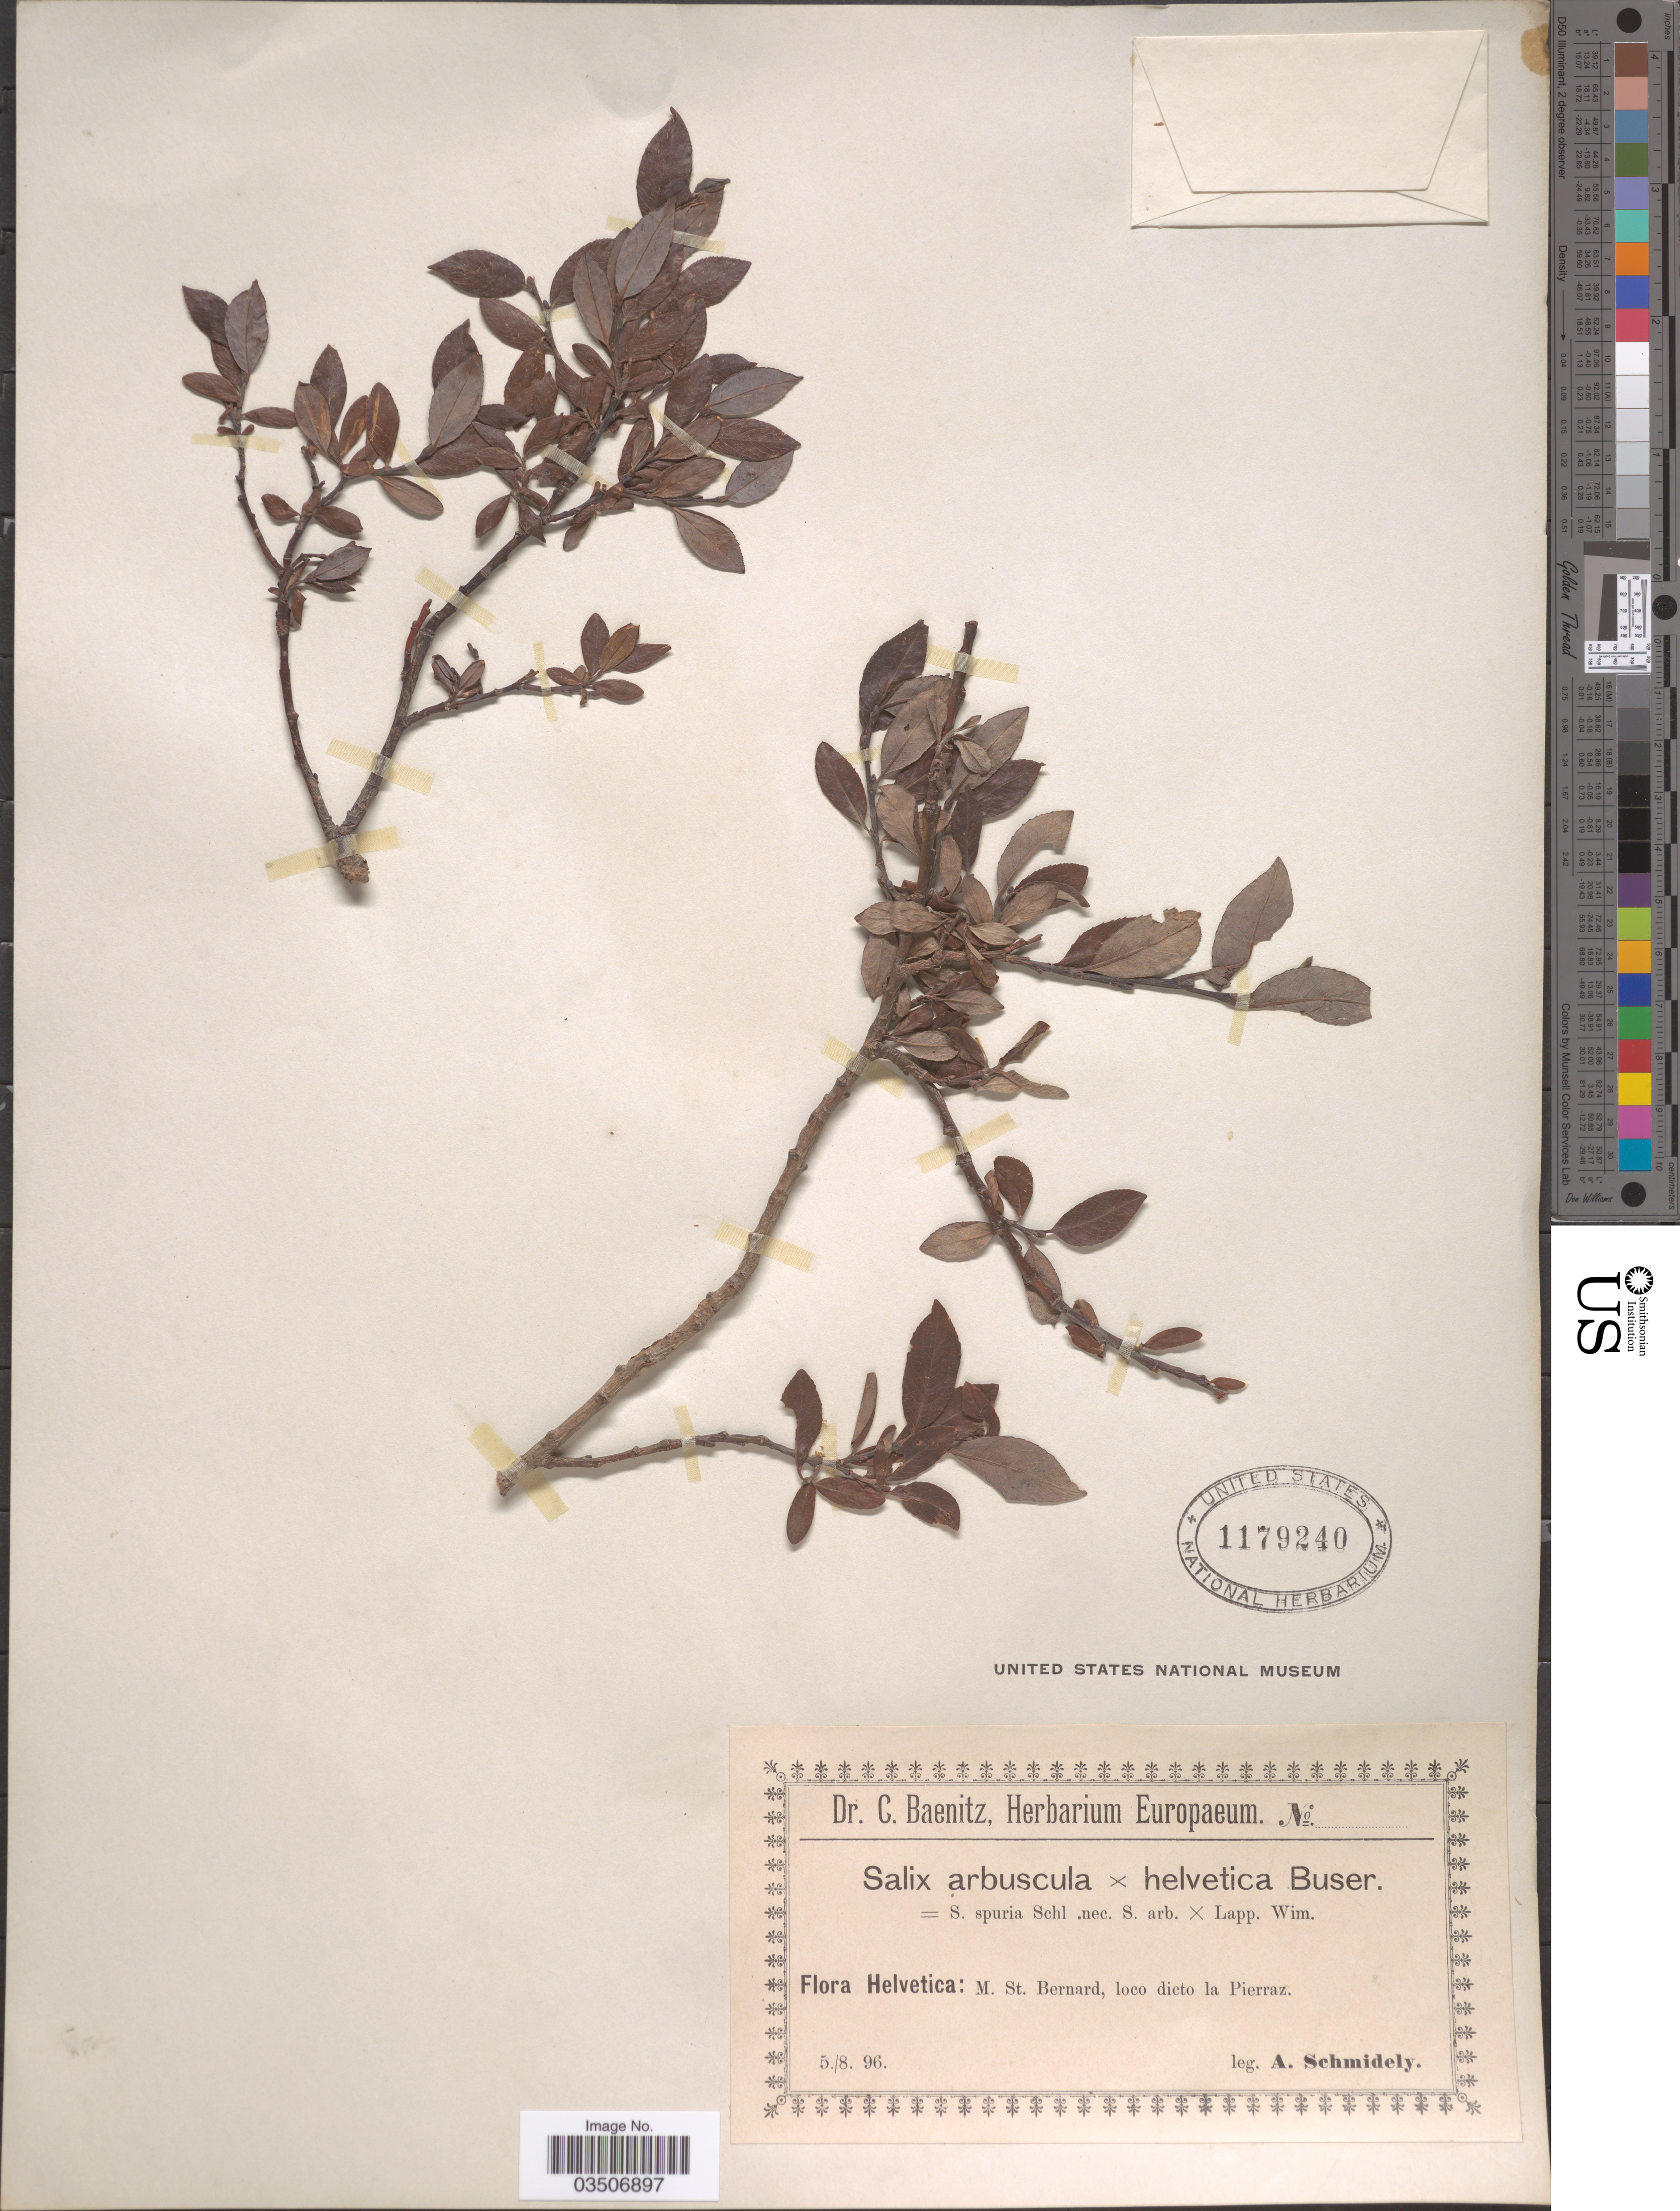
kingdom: Plantae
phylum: Tracheophyta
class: Magnoliopsida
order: Malpighiales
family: Salicaceae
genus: Salix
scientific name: Salix arbuscula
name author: L.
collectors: A. Schmidely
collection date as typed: Transcribed d/m/y: 5/8/96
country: Switzerland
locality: Helvetica: M. St. Bernard, loco dicto la Pierraz.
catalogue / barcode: US 1179240